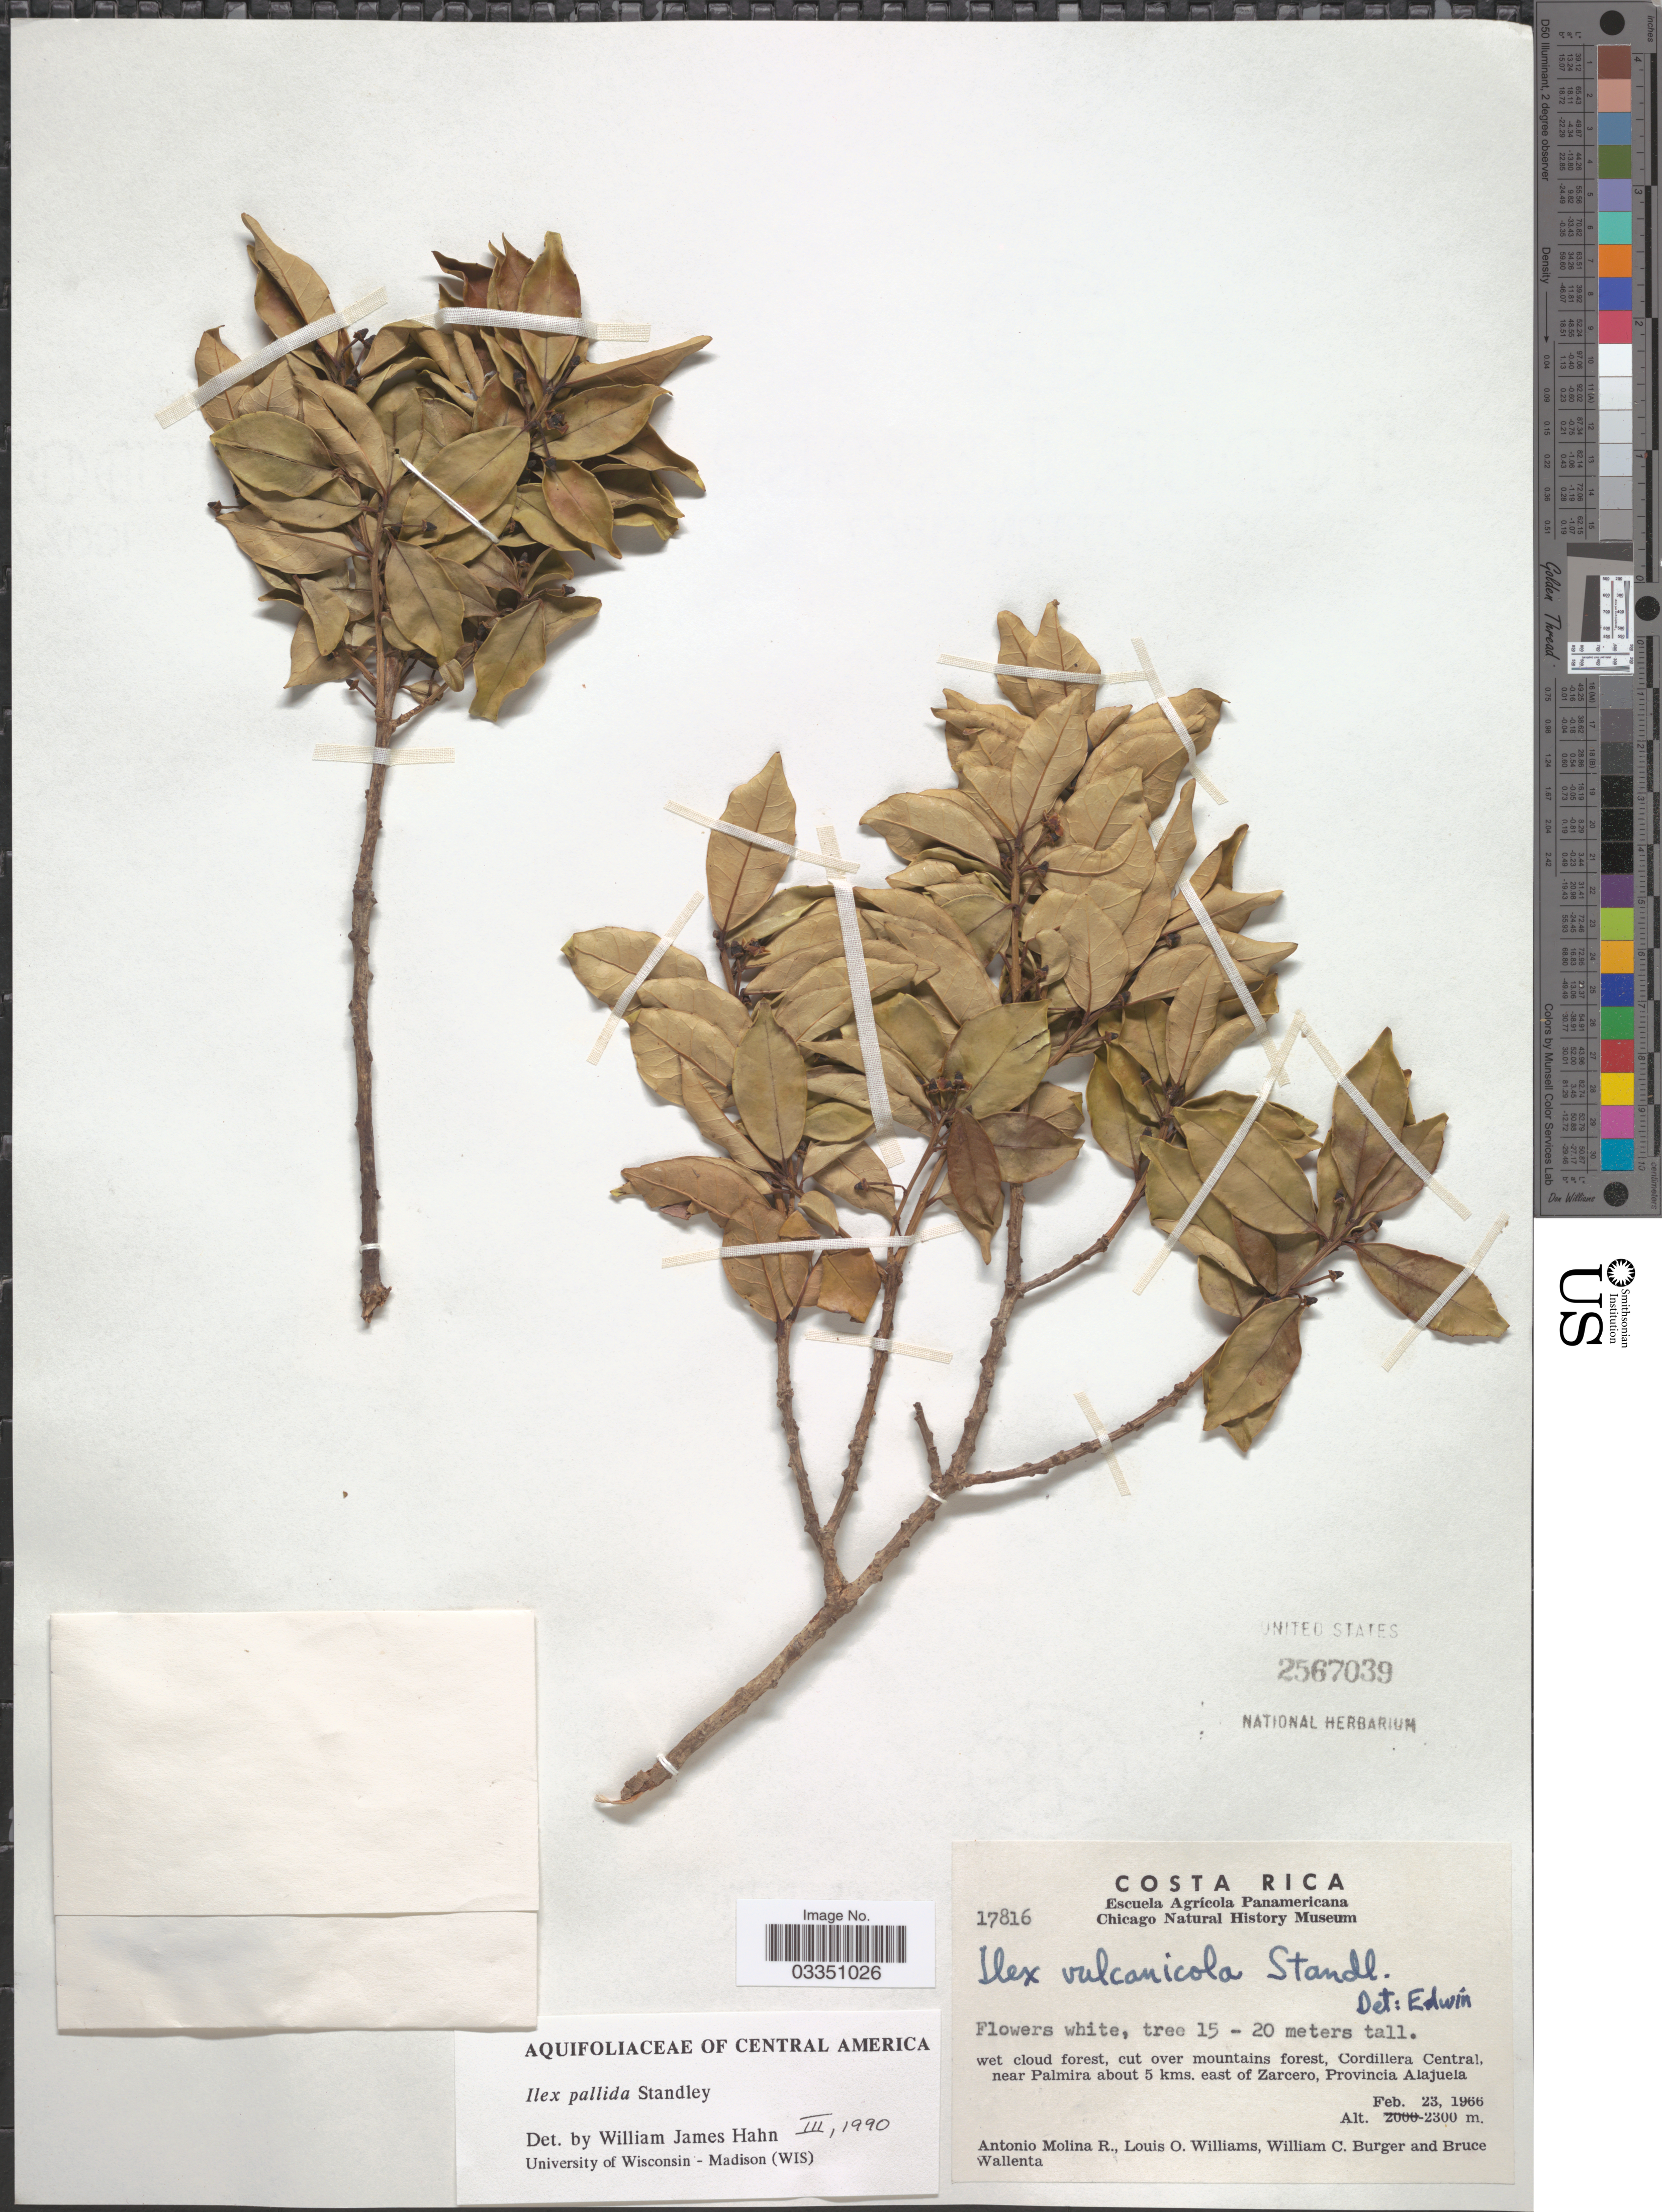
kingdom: Plantae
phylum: Tracheophyta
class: Magnoliopsida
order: Aquifoliales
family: Aquifoliaceae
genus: Ilex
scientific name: Ilex pallida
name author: Standl.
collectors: A. Molina R., L. O. Williams, W. Burger & B. Wallenta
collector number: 17816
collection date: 1966-02-23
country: Costa Rica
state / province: Alajuela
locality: Wet cloud forest, cut over mountains forest, Cordillera Central, near Palmira about 5 kms. east of Zarcero.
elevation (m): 2300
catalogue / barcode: US 2567039